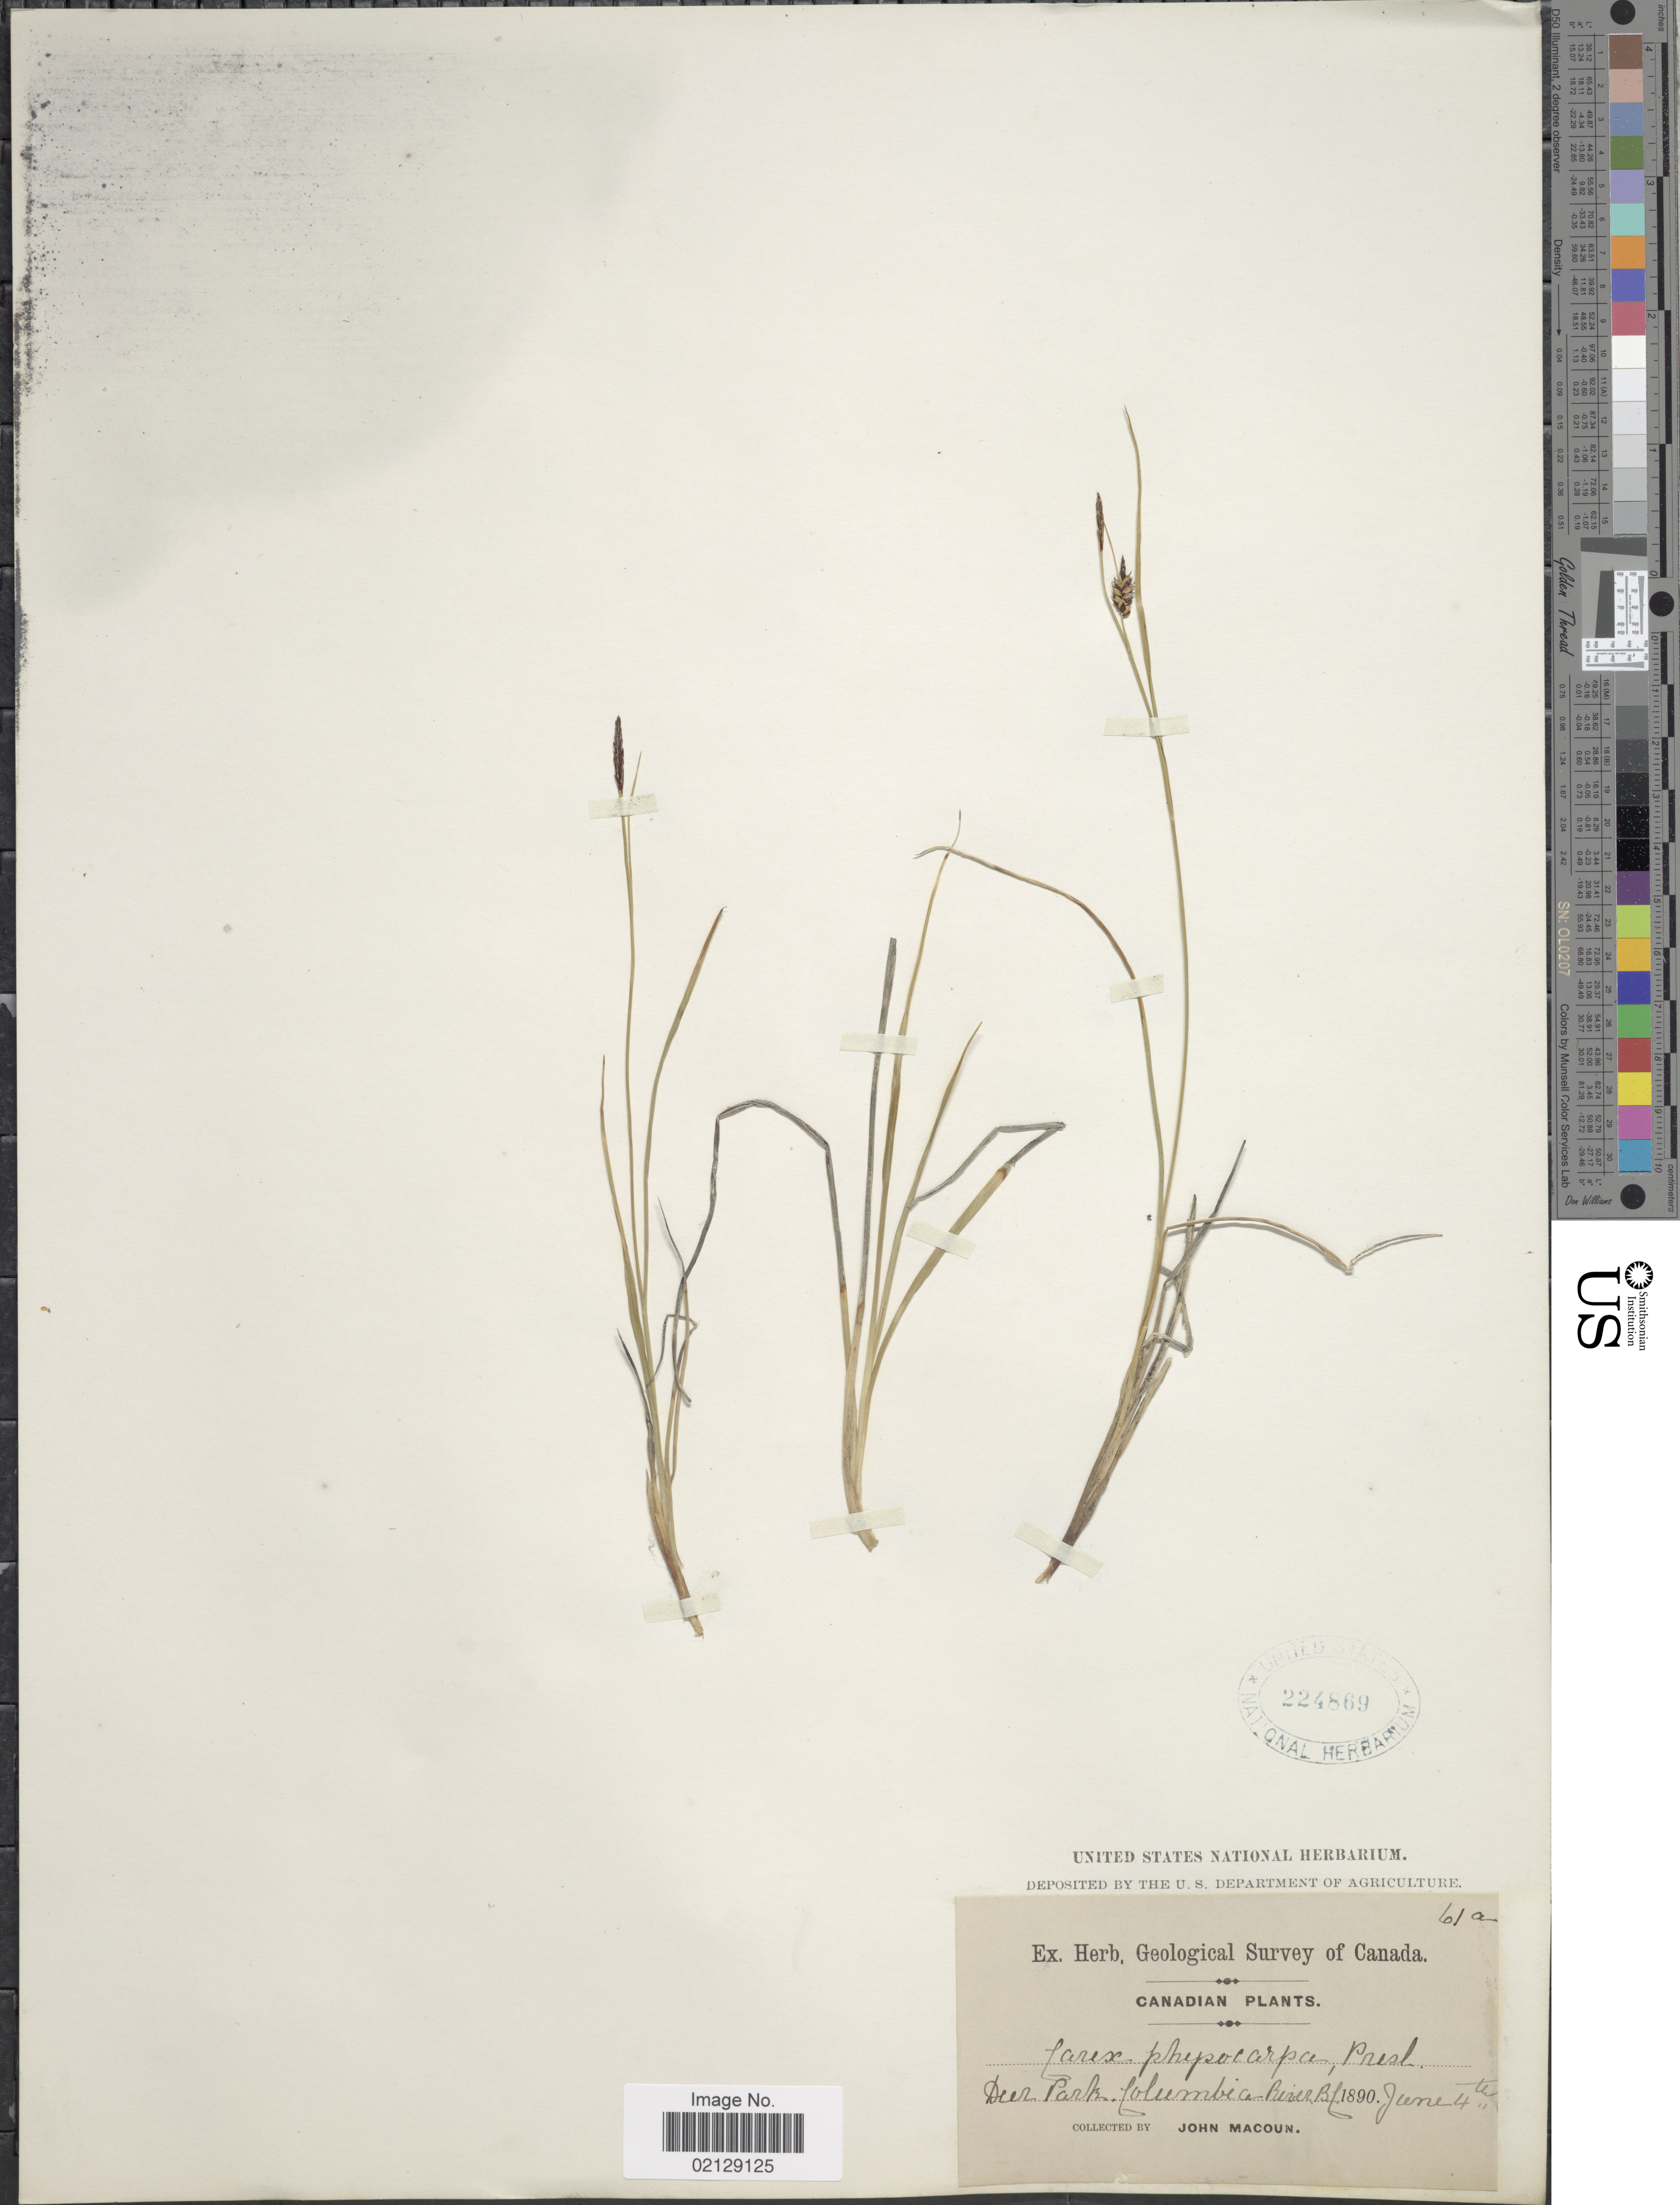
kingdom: Plantae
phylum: Tracheophyta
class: Liliopsida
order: Poales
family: Cyperaceae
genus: Carex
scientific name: Carex saxatilis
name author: L.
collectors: J. Macoun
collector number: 61a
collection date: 1890-06-04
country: Canada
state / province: British Columbia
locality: Canadian, Deer Park, Columbia River, B.C.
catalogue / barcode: US 224869